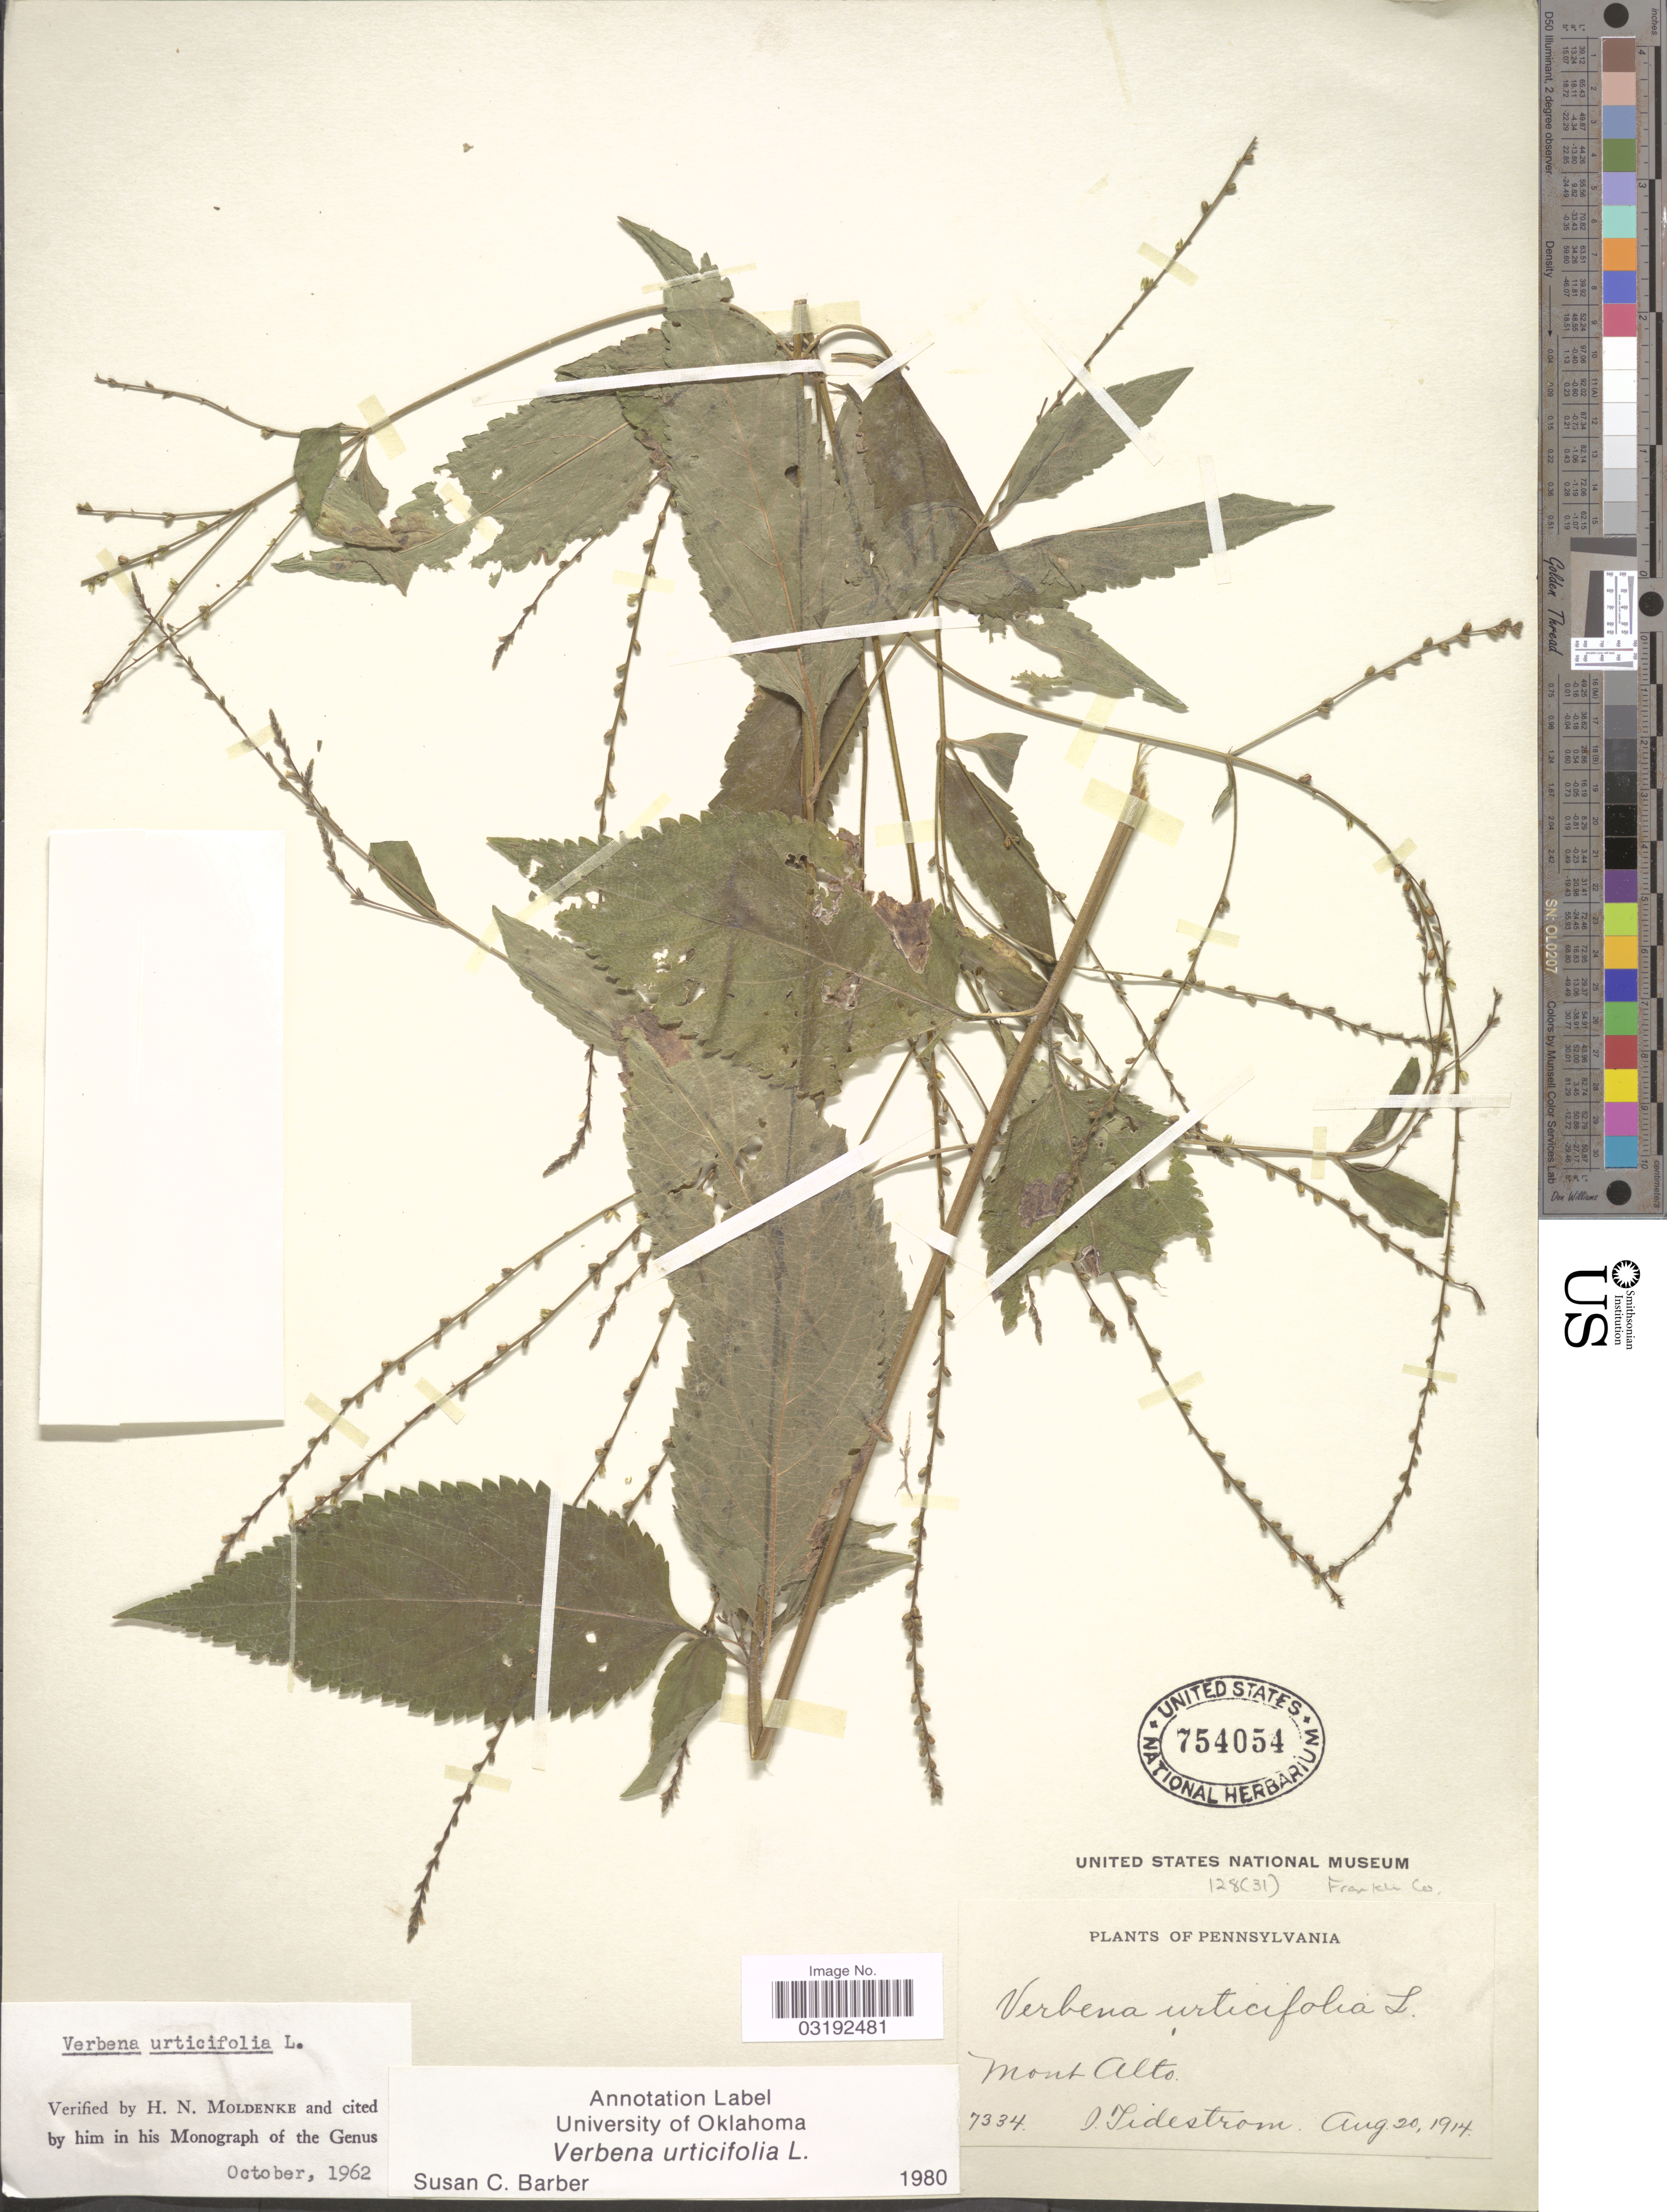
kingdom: Plantae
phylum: Tracheophyta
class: Magnoliopsida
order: Lamiales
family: Verbenaceae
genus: Verbena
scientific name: Verbena urticifolia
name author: L.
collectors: I. F. Tidestrom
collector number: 7334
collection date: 1914-08-20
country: United States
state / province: Pennsylvania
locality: Mount Alto.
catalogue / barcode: US 754054